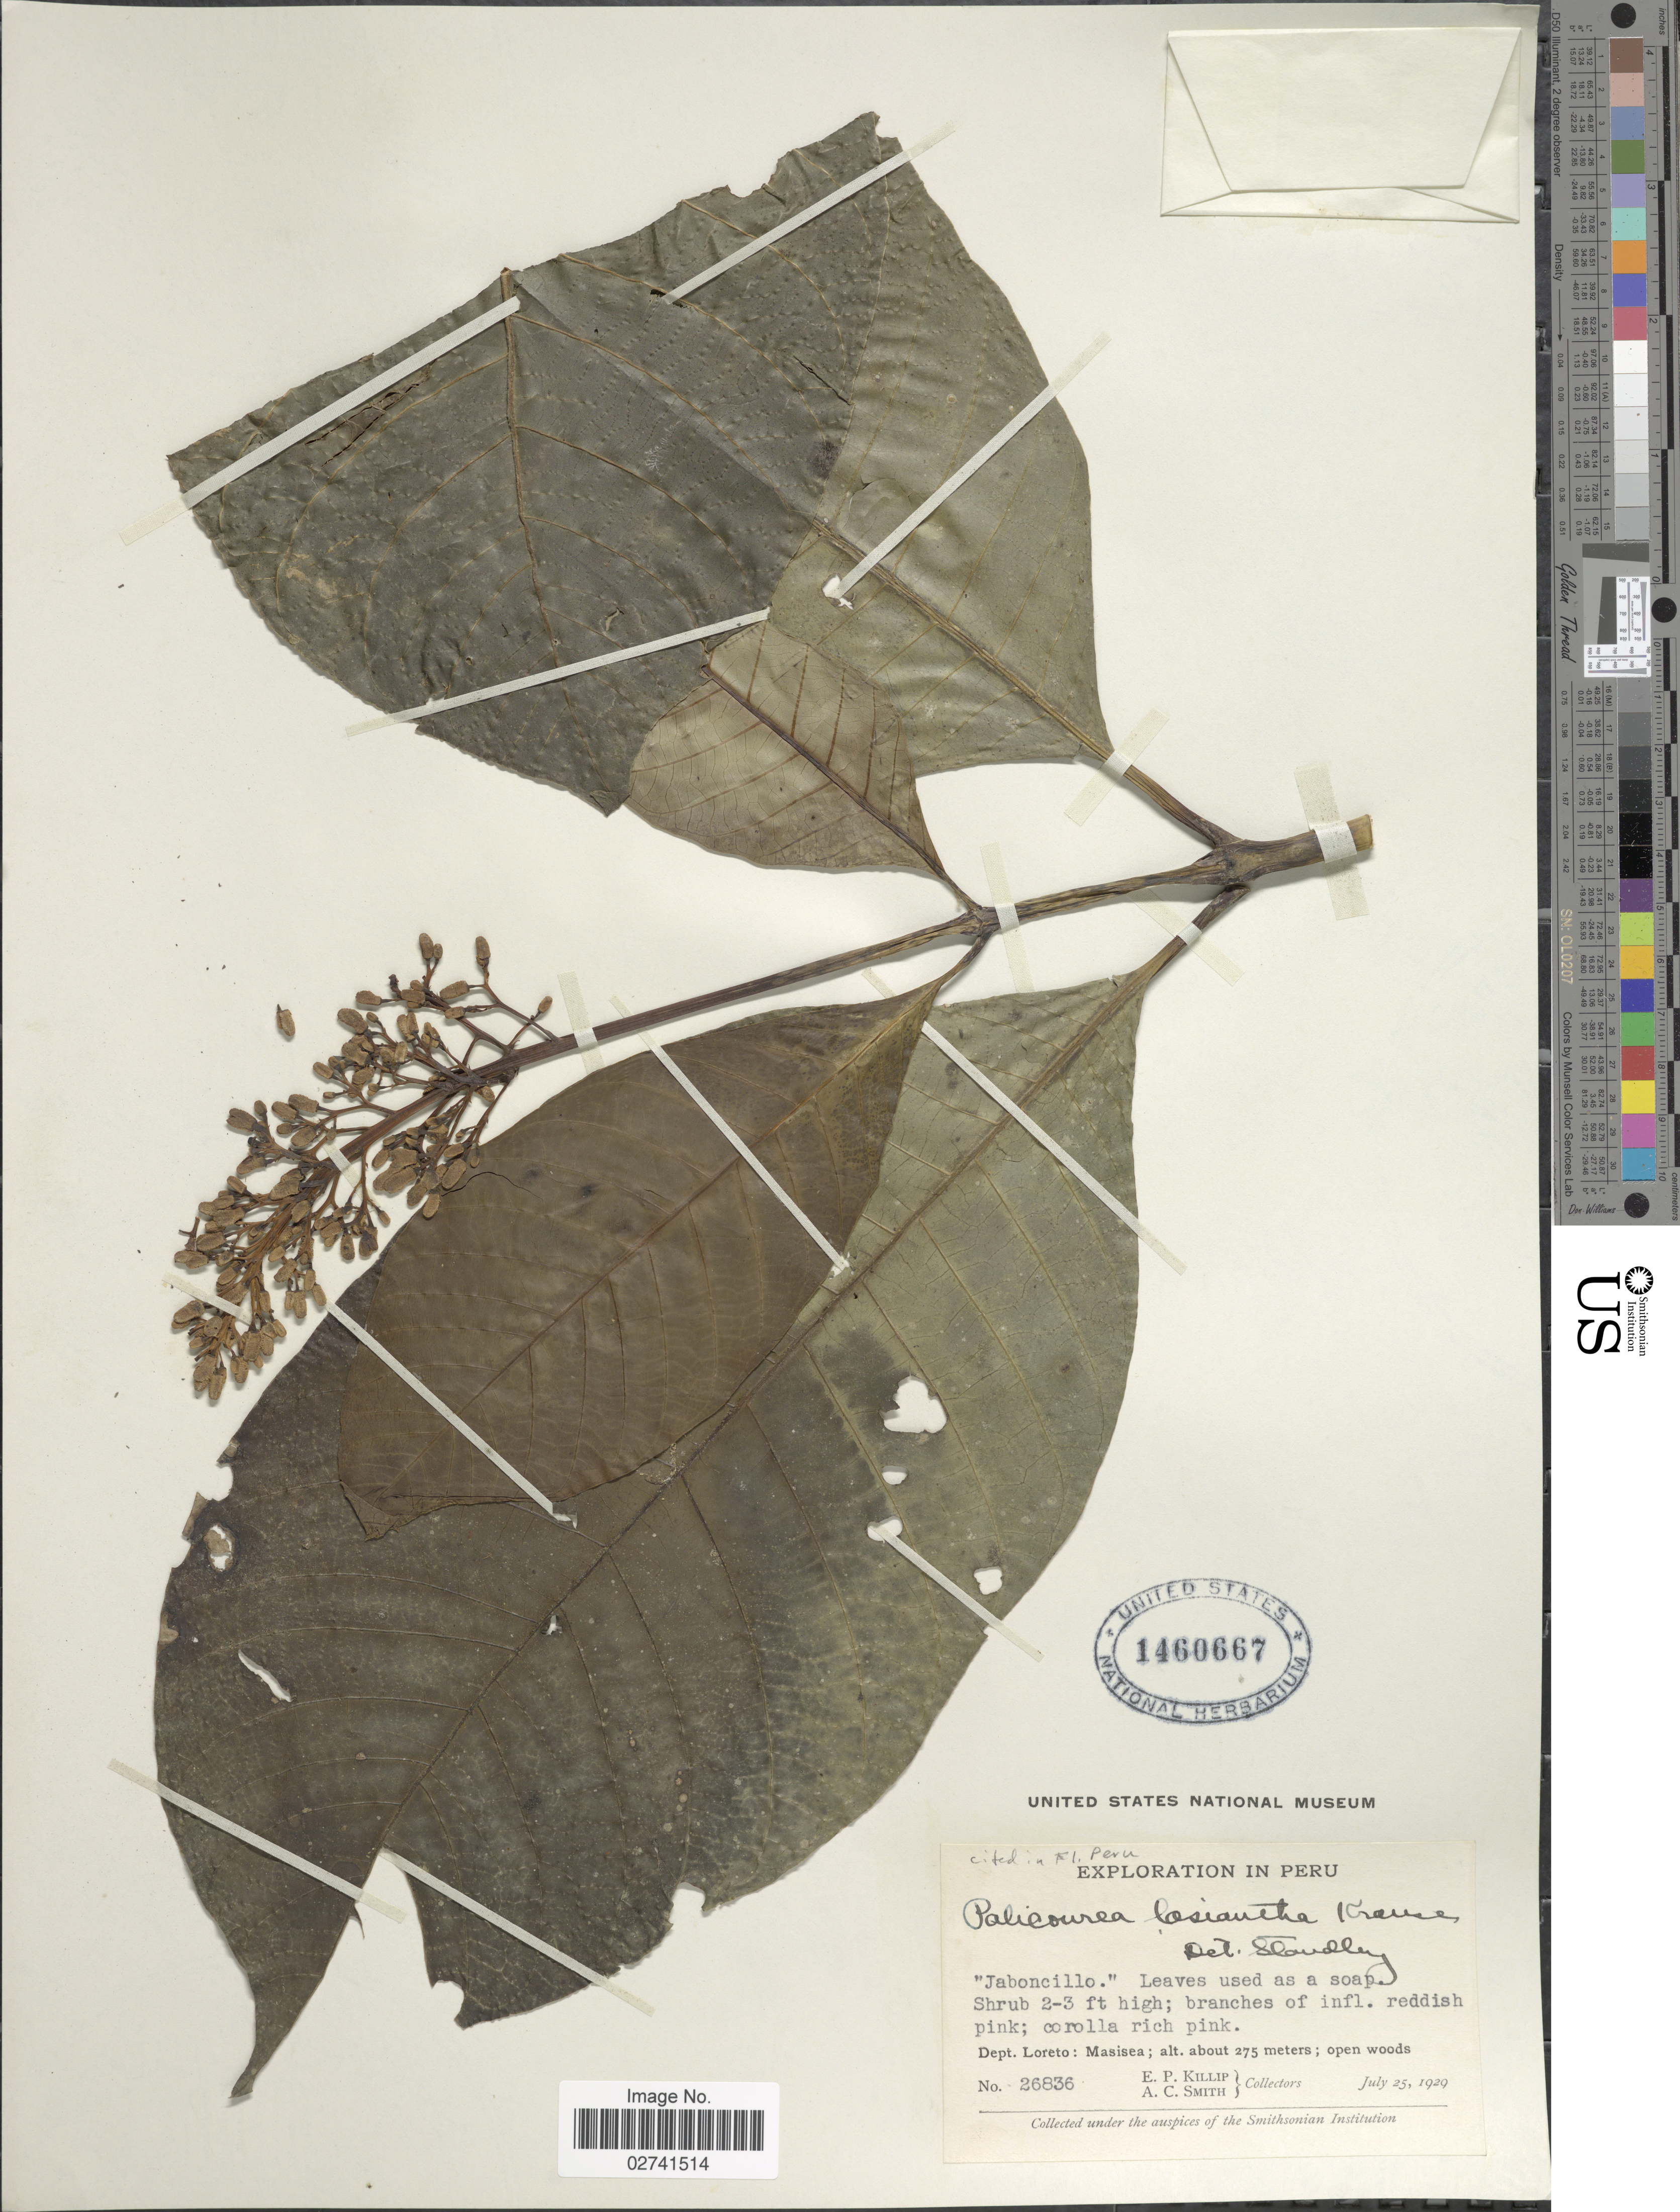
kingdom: Plantae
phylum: Tracheophyta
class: Magnoliopsida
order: Gentianales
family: Rubiaceae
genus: Palicourea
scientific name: Palicourea lasiantha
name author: Krause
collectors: E. P. Killip & A. C. Smith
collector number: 26836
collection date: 1929-07-25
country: Peru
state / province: Loreto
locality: Dept. Loreto: Masisea; open woods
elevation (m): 275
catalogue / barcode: US 1460667